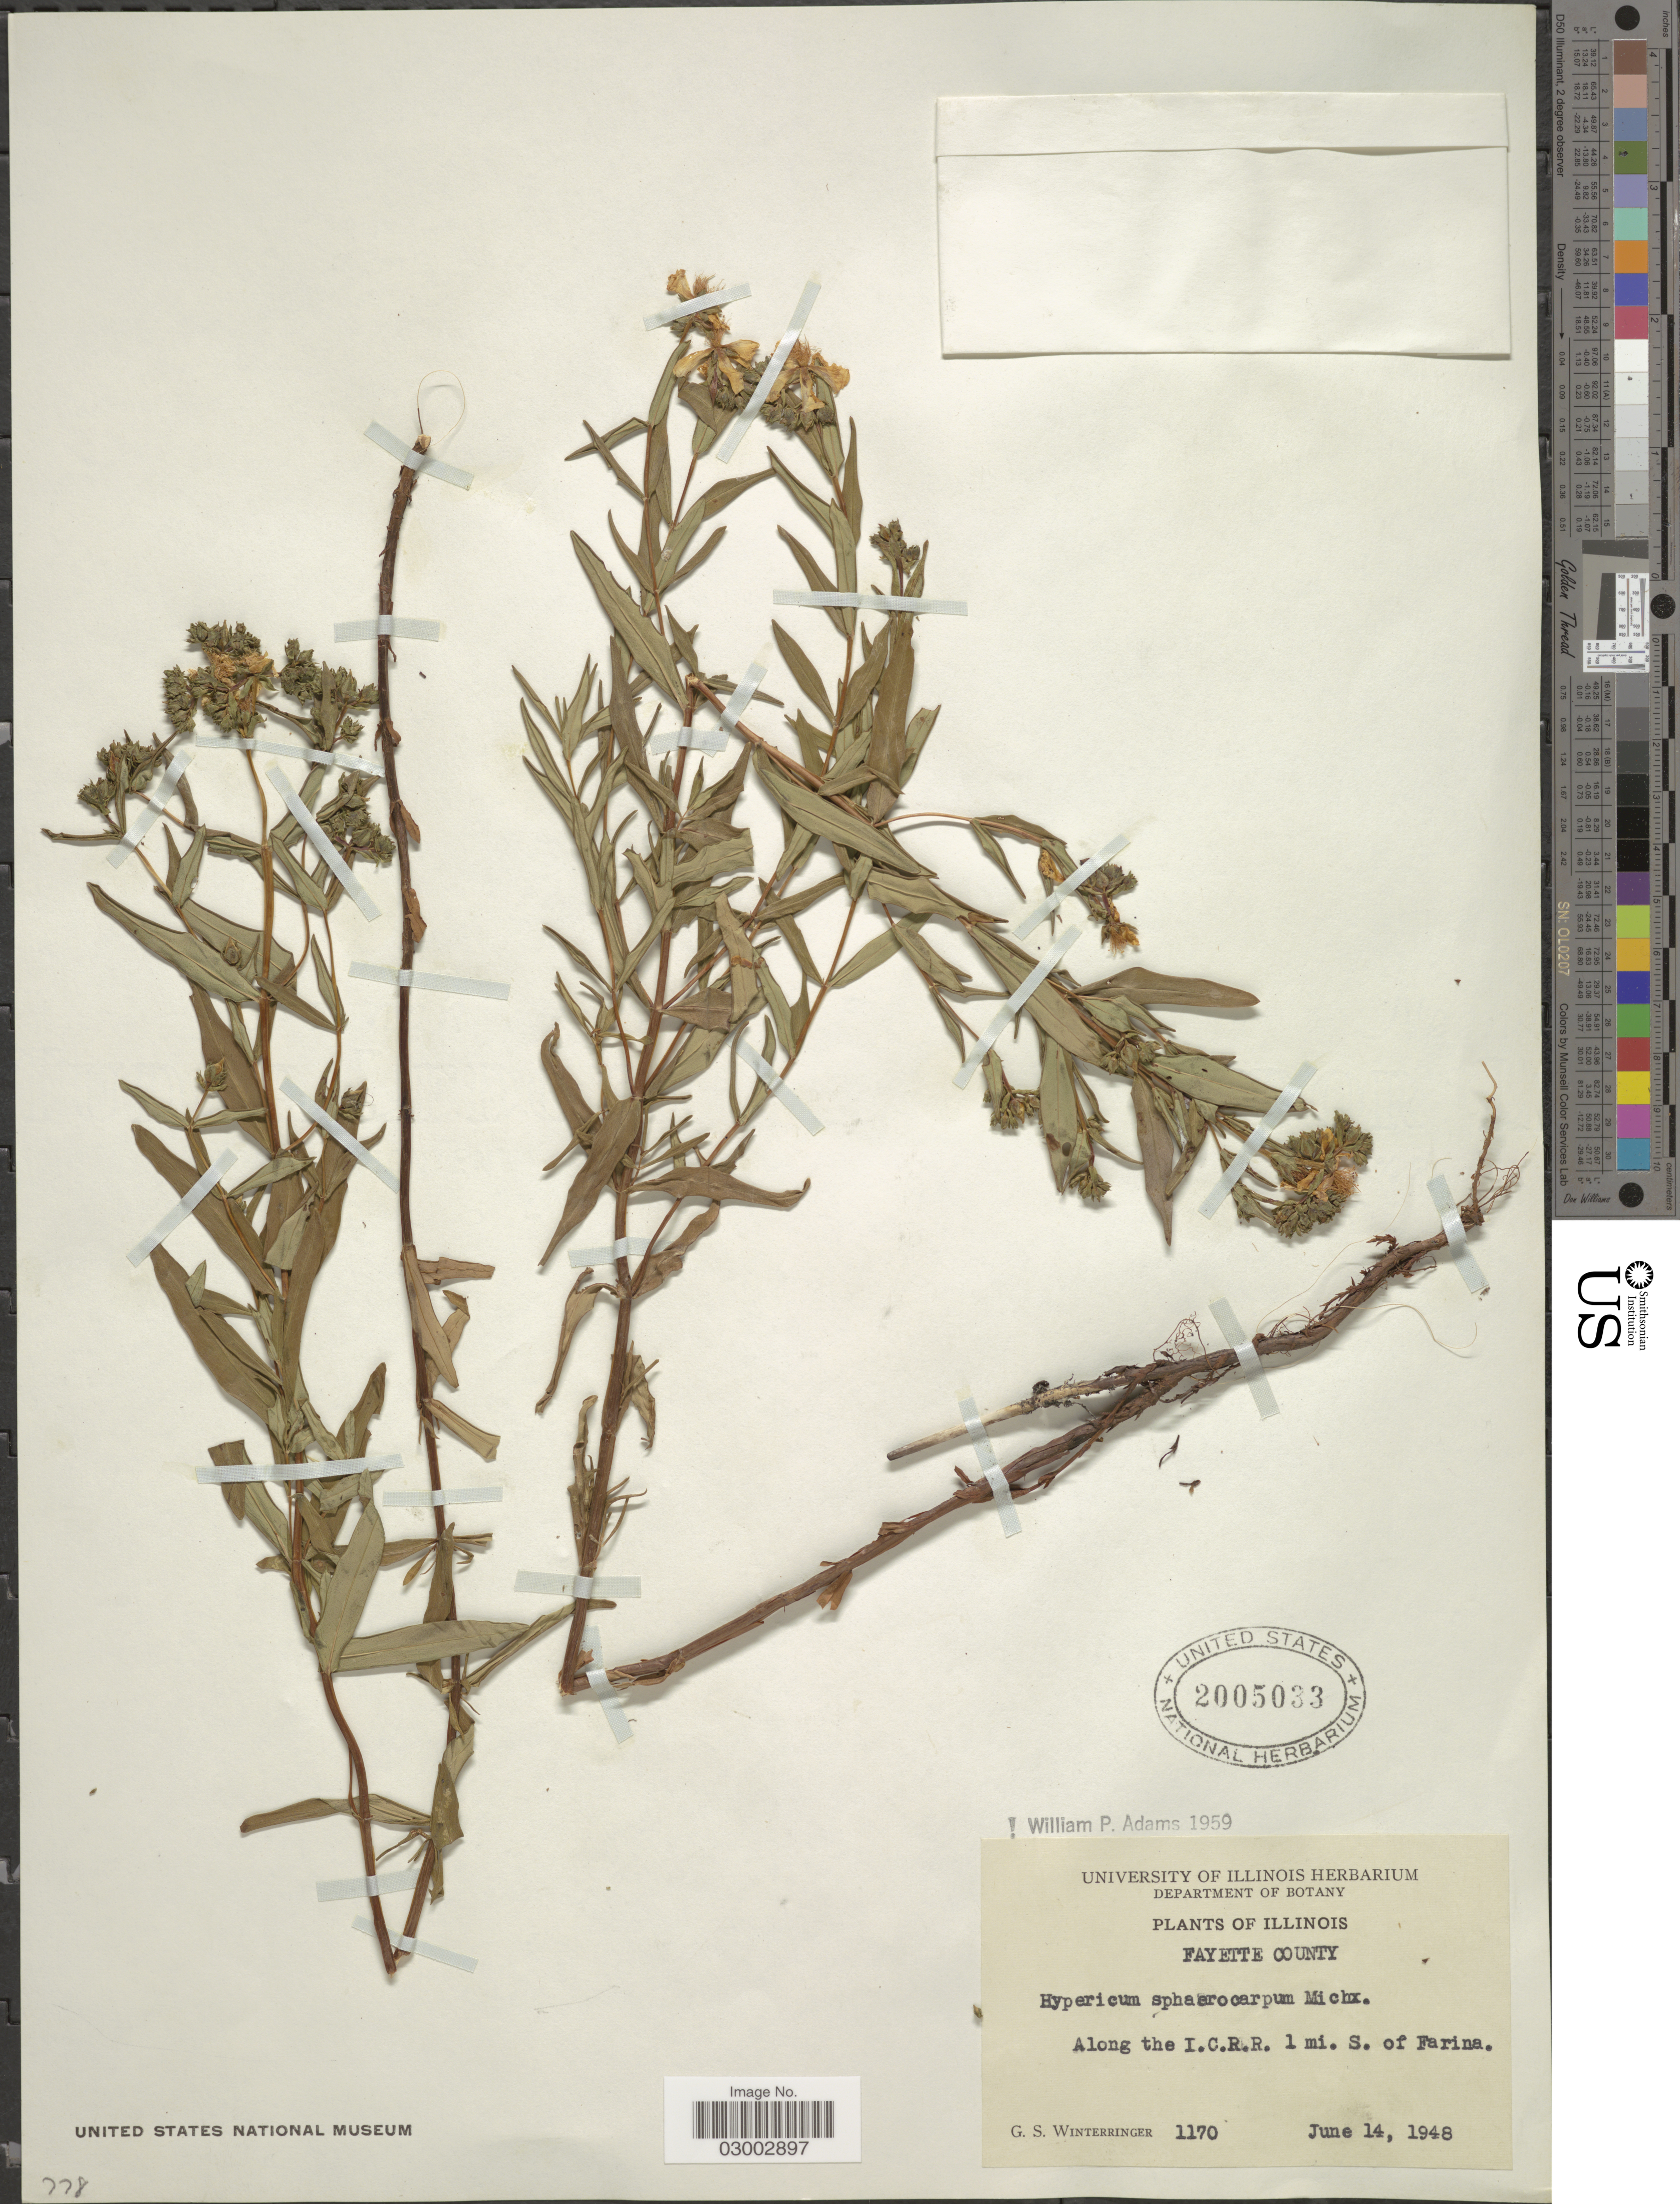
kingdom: Plantae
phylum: Tracheophyta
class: Magnoliopsida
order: Malpighiales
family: Hypericaceae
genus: Hypericum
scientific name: Hypericum sphaerocarpum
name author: Michx.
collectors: G. Winterringer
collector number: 1170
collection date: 1948-06-14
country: United States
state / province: Illinois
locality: Fayette County. Along the I. C. R. R. 1 mi. S. of Farina.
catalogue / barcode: US 2005033